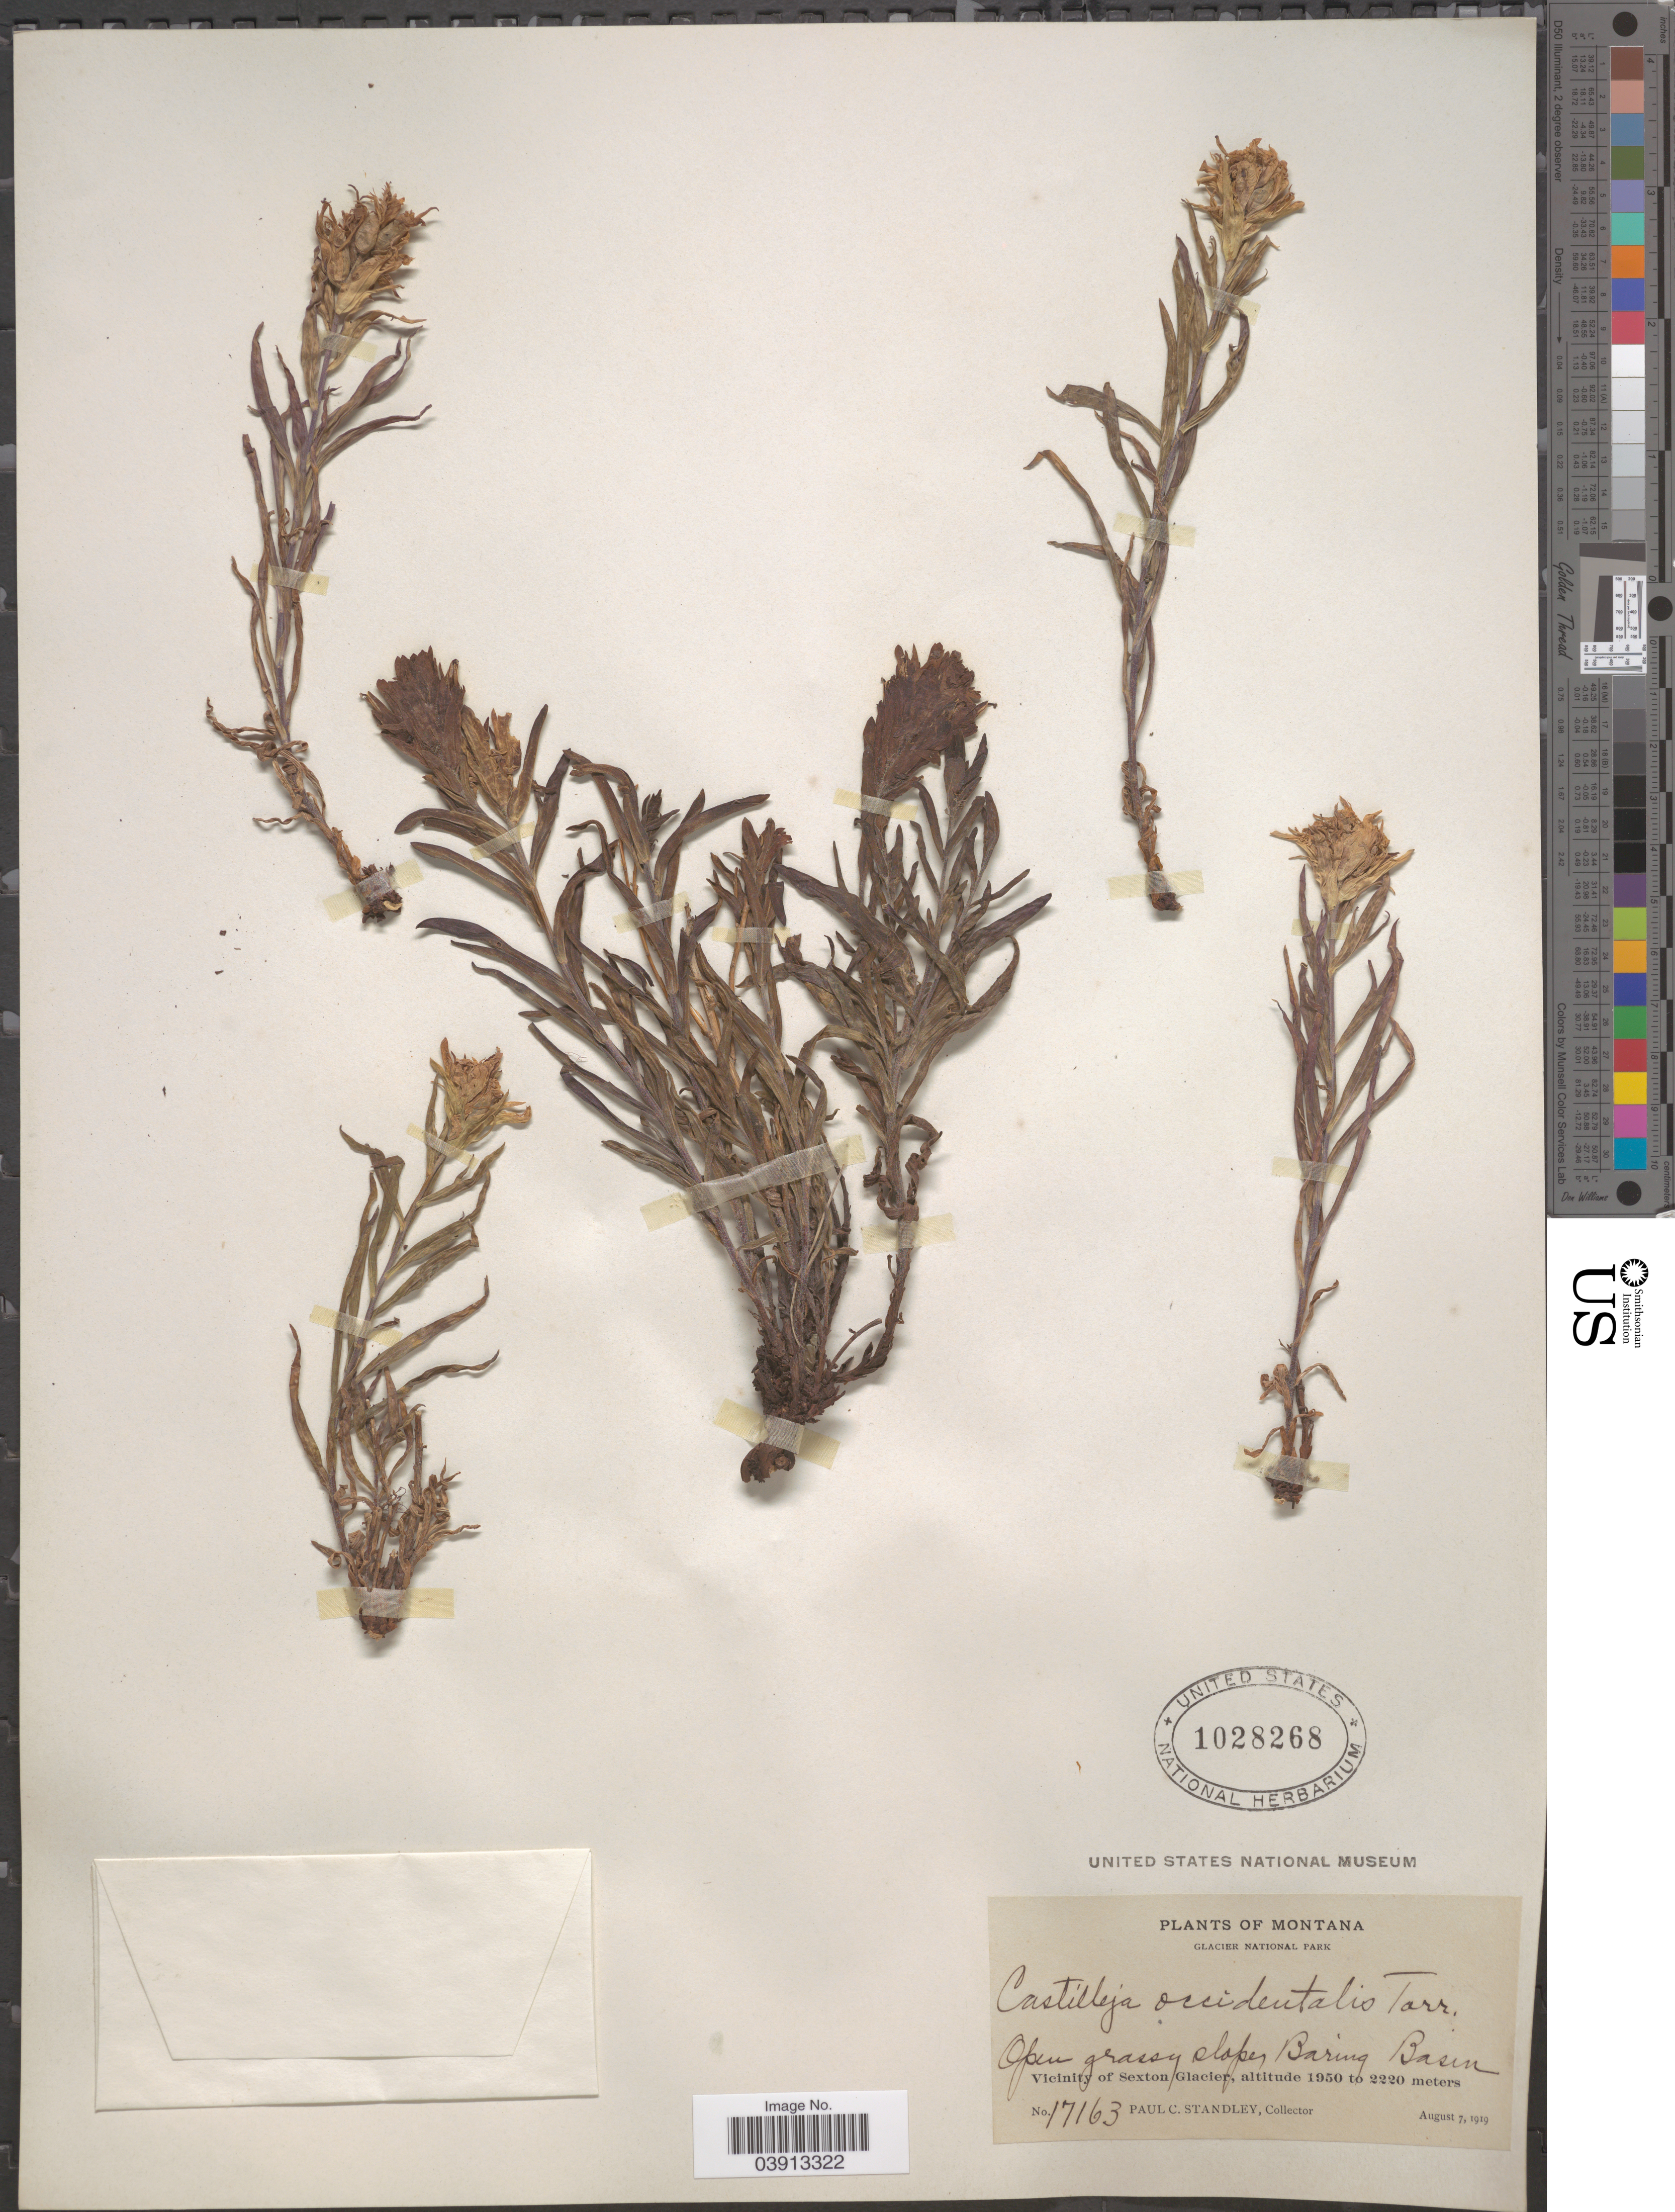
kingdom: Plantae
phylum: Tracheophyta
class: Magnoliopsida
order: Lamiales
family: Orobanchaceae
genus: Castilleja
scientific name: Castilleja occidentalis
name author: Torr.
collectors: P. C. Standley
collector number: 17163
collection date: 1919-08-07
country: United States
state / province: Montana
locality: Glacier National Park. Vicinity of Sexton Glacier.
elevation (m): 1950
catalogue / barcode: US 1028268